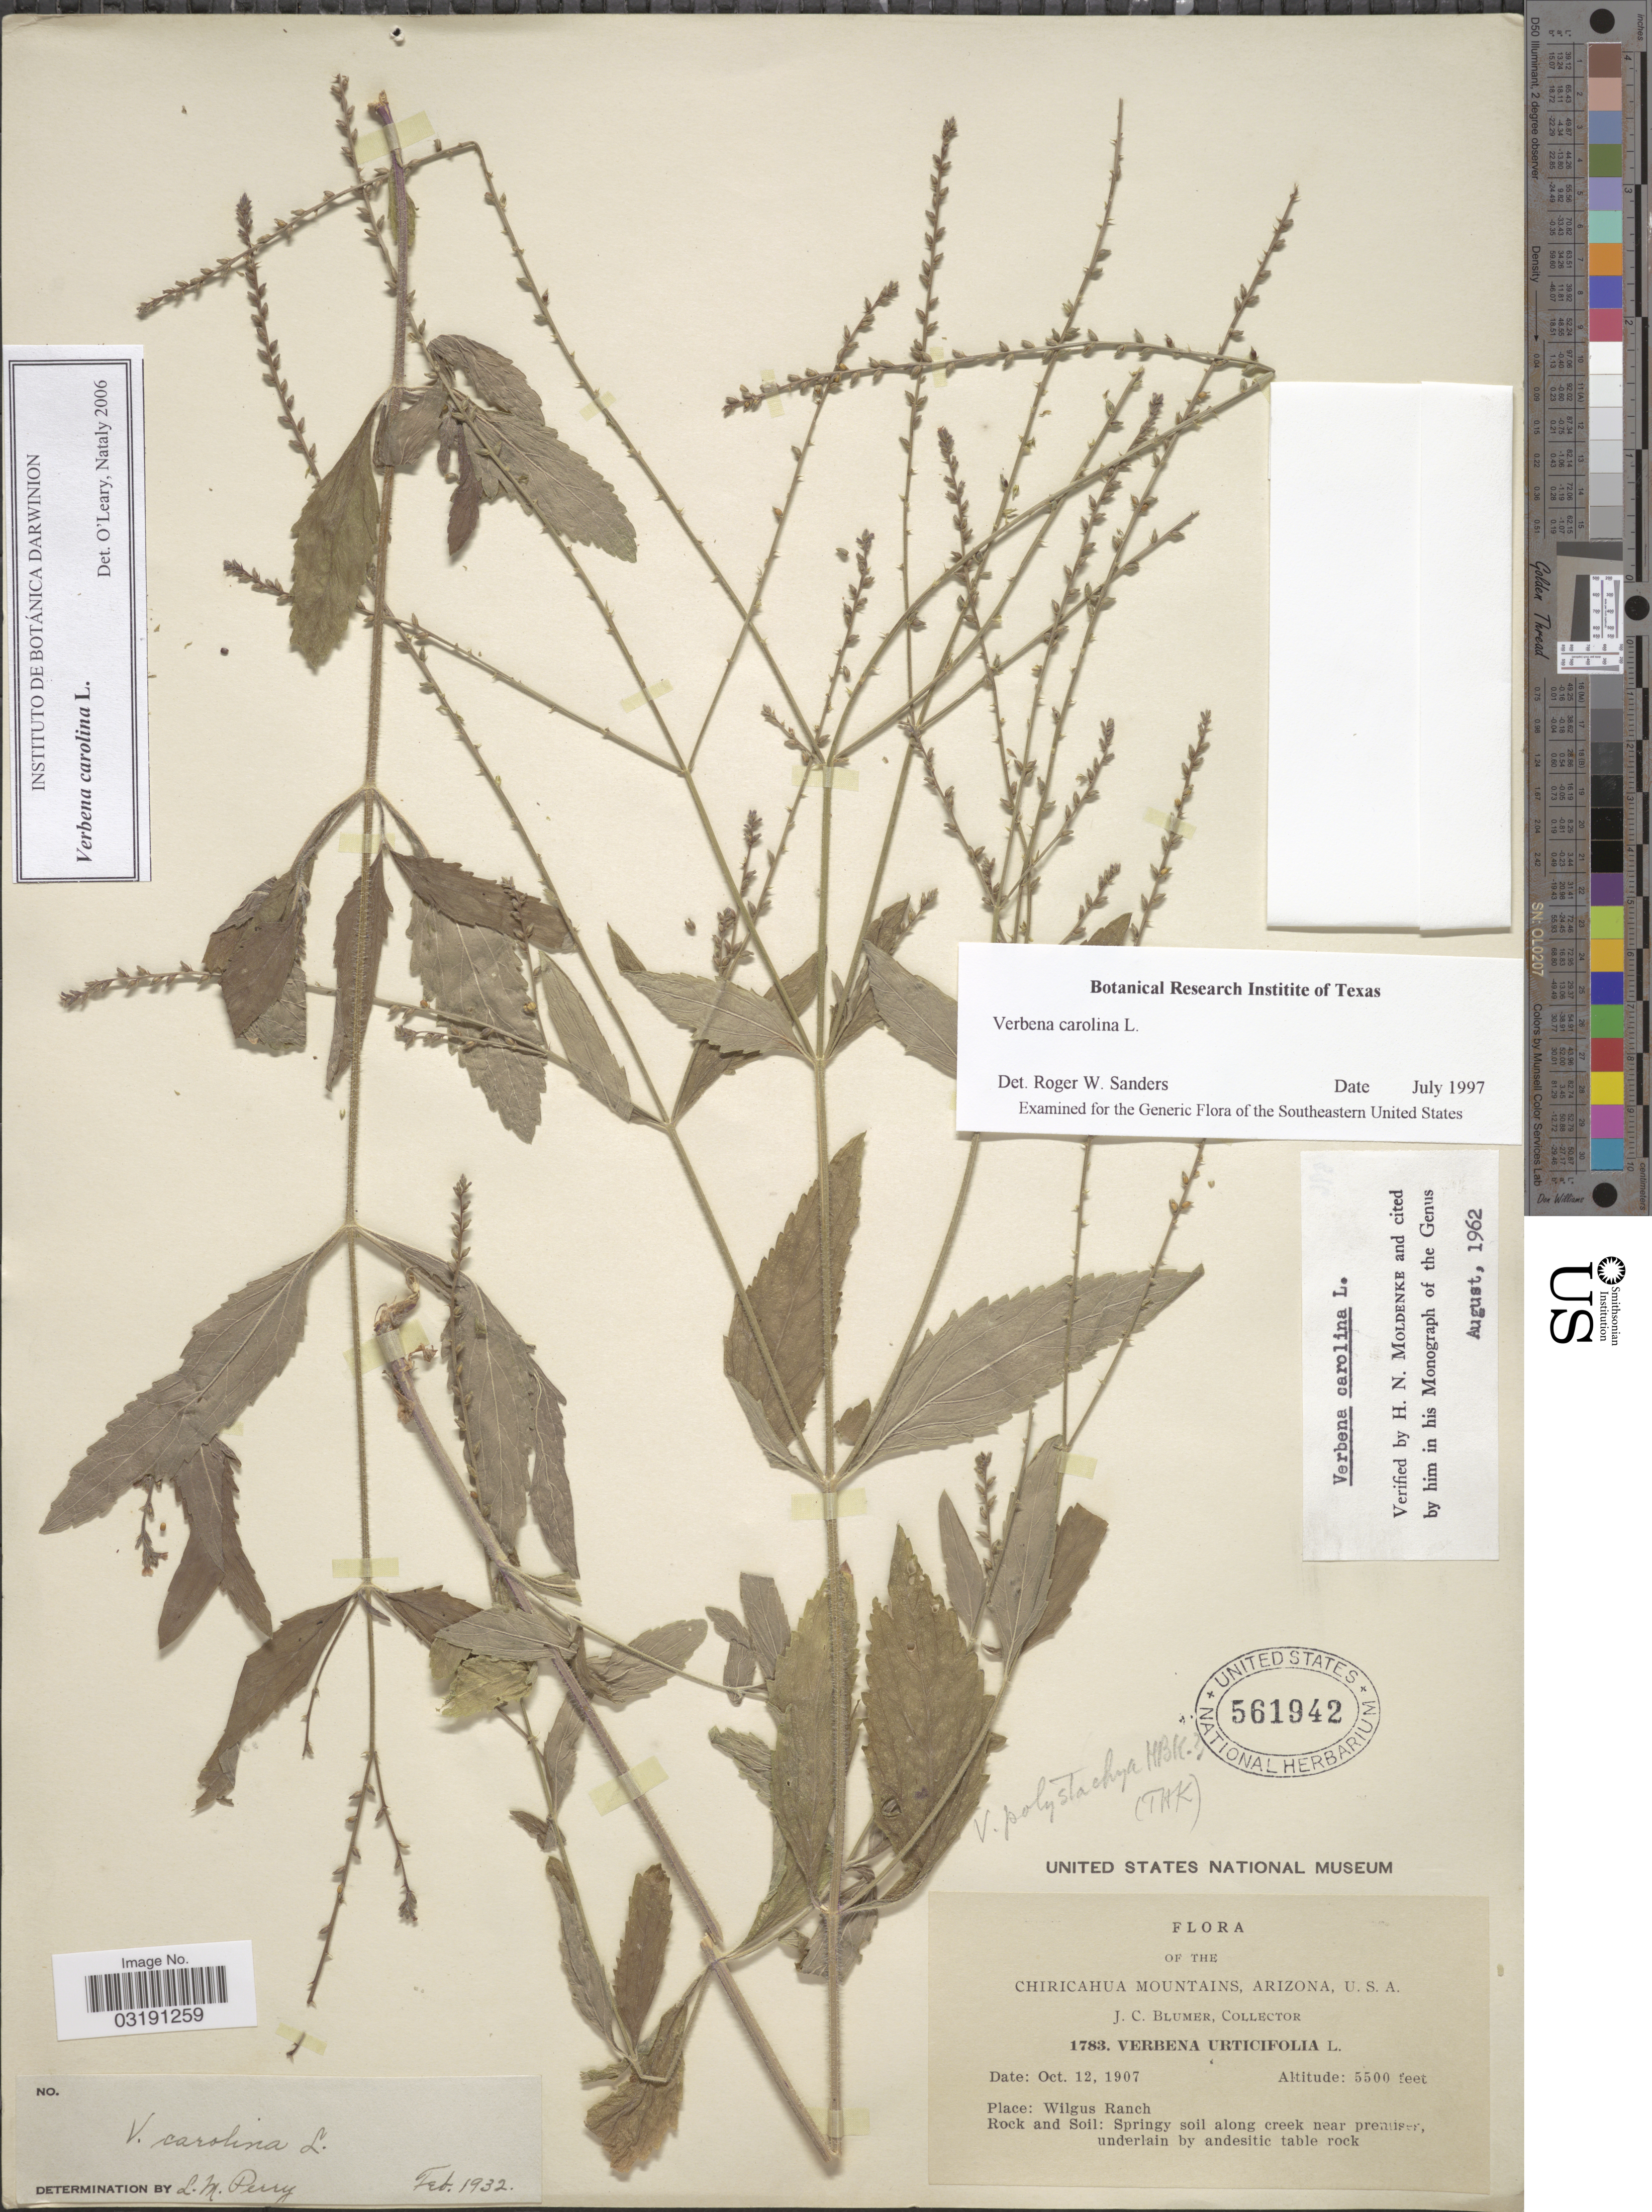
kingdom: Plantae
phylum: Tracheophyta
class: Magnoliopsida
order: Lamiales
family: Verbenaceae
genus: Verbena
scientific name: Verbena carolina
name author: L.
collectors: J. C. Blumer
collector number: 1783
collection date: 1907-10-12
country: United States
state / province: Arizona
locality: Chiricahua Mountains. Place: Walgus Ranch.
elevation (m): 1676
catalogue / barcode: US 561942